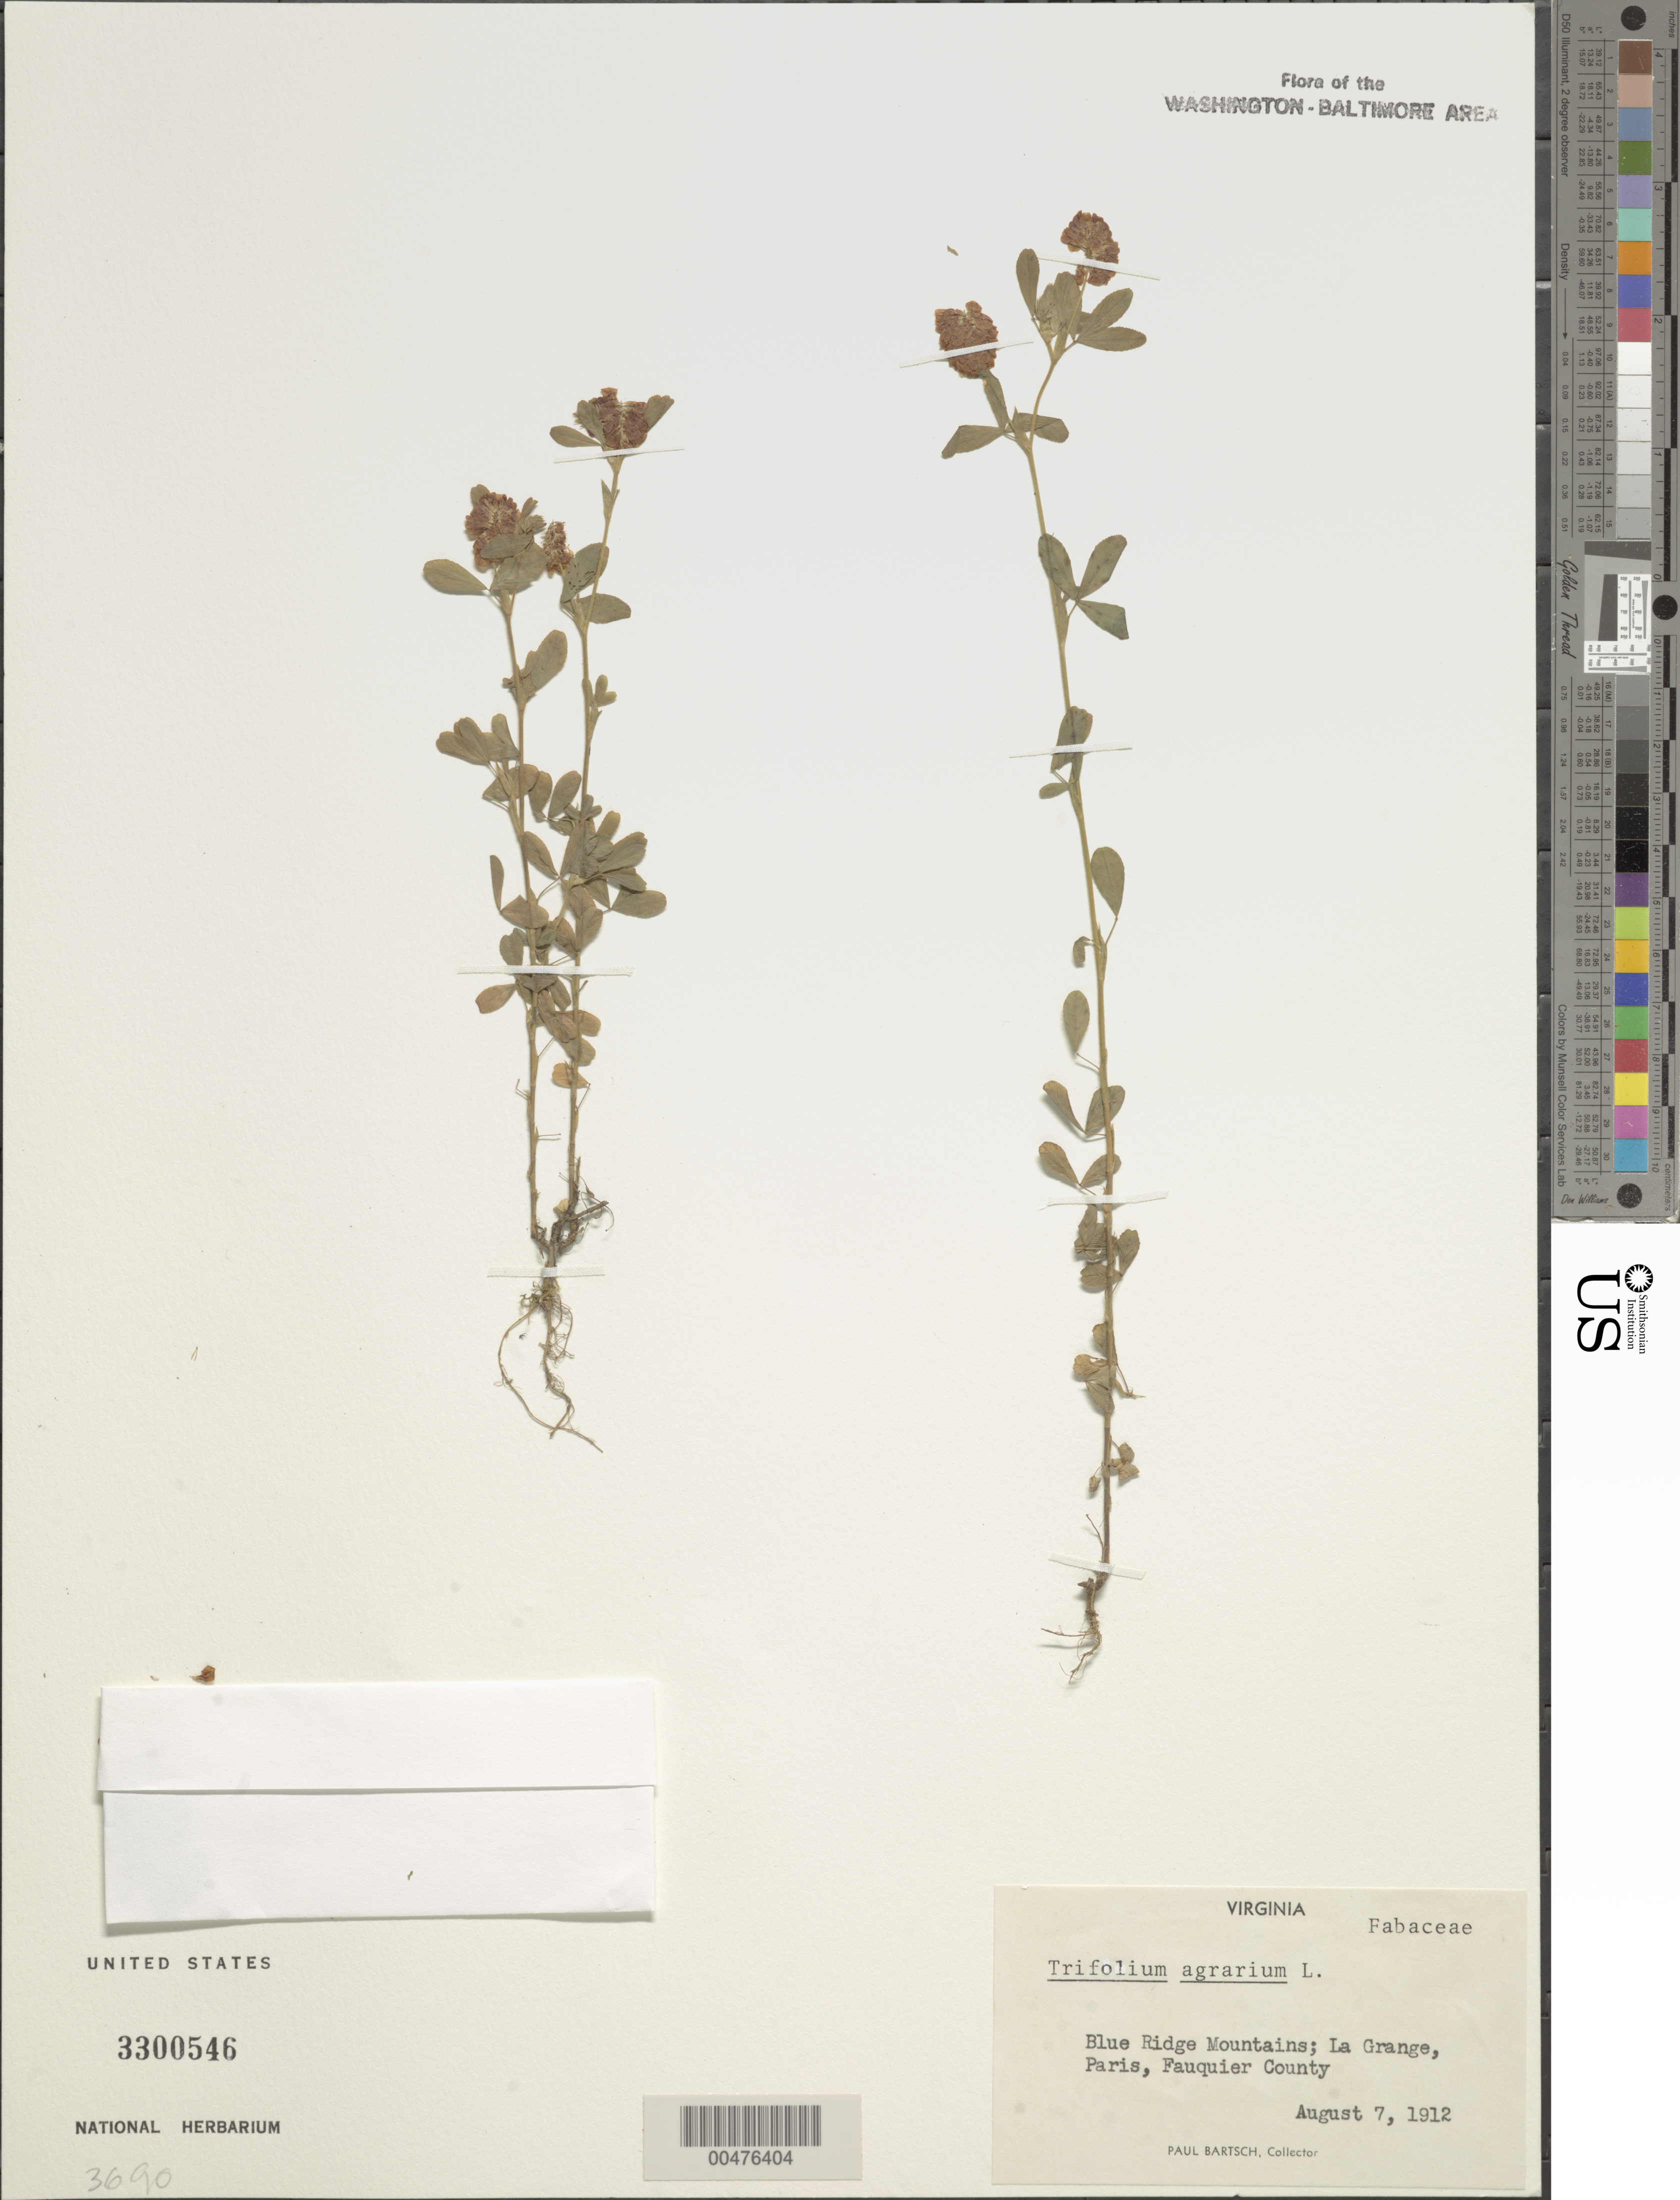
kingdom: Plantae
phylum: Tracheophyta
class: Magnoliopsida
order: Fabales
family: Fabaceae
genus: Trifolium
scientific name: Trifolium aureum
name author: Pollich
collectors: P. Bartsch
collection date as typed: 07 Apr 1912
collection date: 1912-04-07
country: United States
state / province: Virginia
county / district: Fauquier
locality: Blue Ridge Mountains, La Grange, Paris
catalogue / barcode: US 3300546